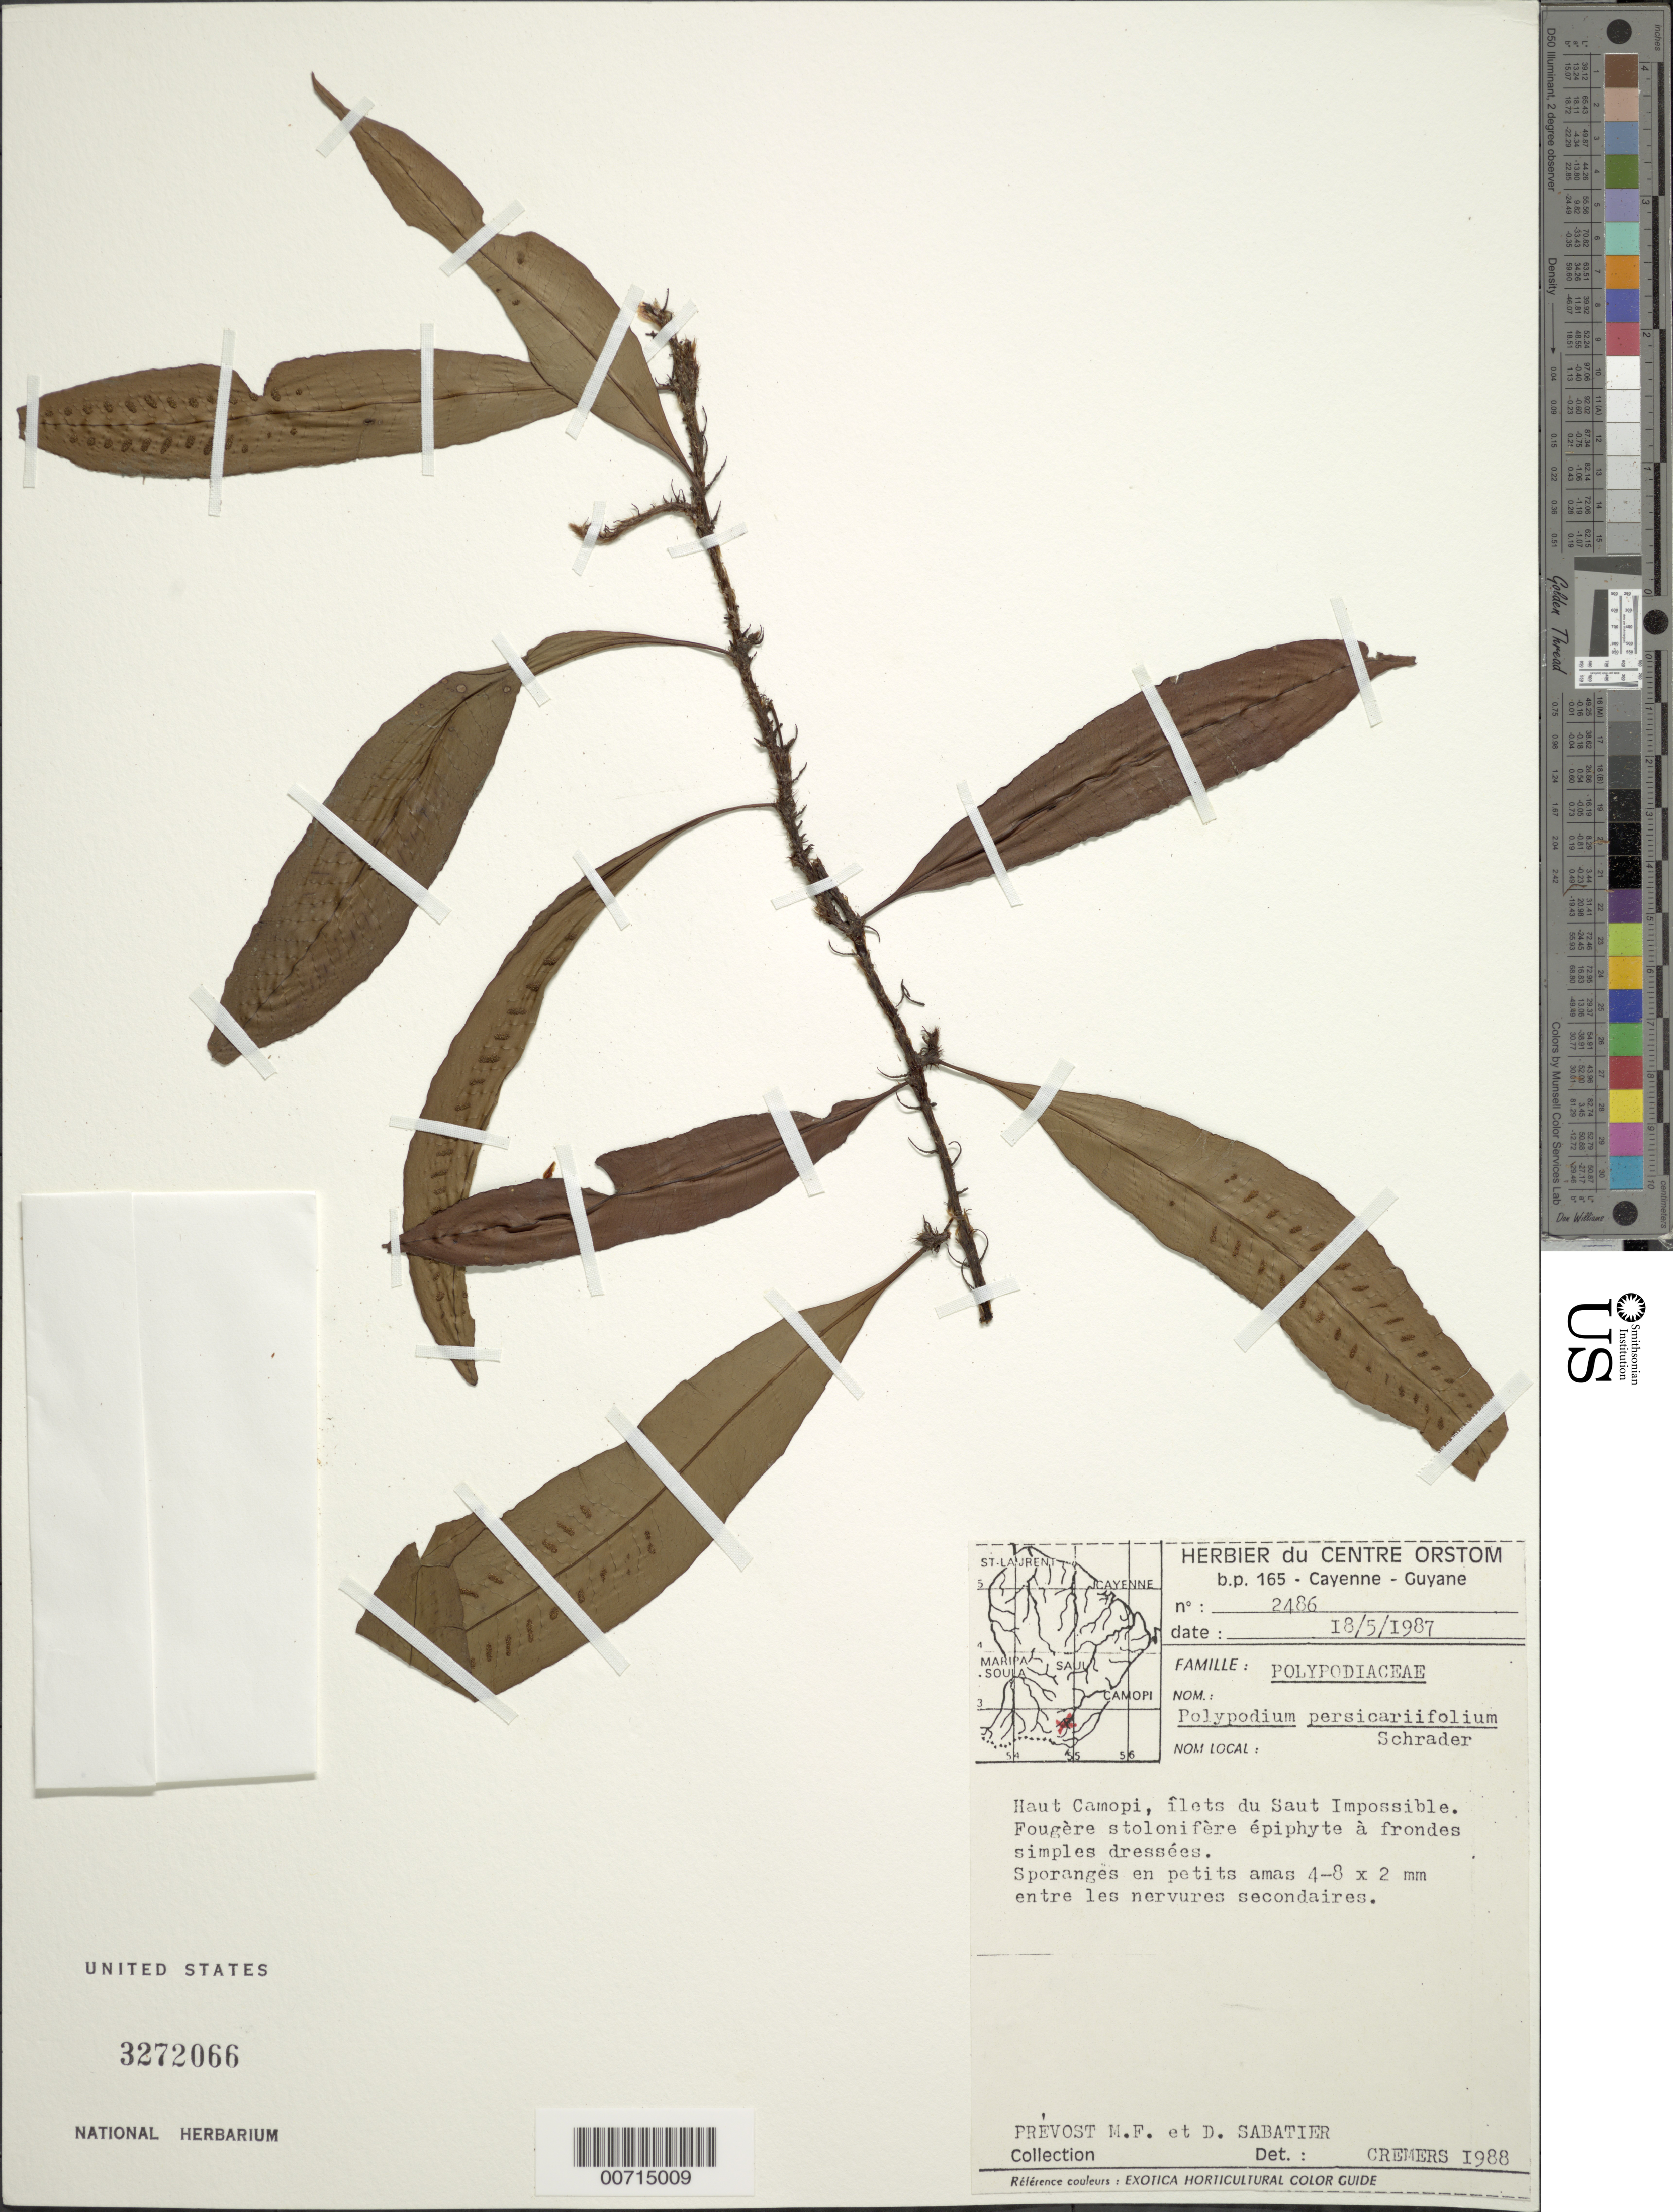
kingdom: Plantae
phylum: Tracheophyta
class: Polypodiopsida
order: Polypodiales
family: Polypodiaceae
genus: Microgramma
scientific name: Microgramma persicariifolia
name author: (Schrad.) C. Presl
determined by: Cremers, Georges A.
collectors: M.-F. Prévost & D. Sabatier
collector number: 2486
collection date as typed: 18-May-87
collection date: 1987-05-18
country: French Guiana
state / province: Cayenne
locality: Haut Camopi, Ilets du Saut Impossible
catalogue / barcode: US 3272066